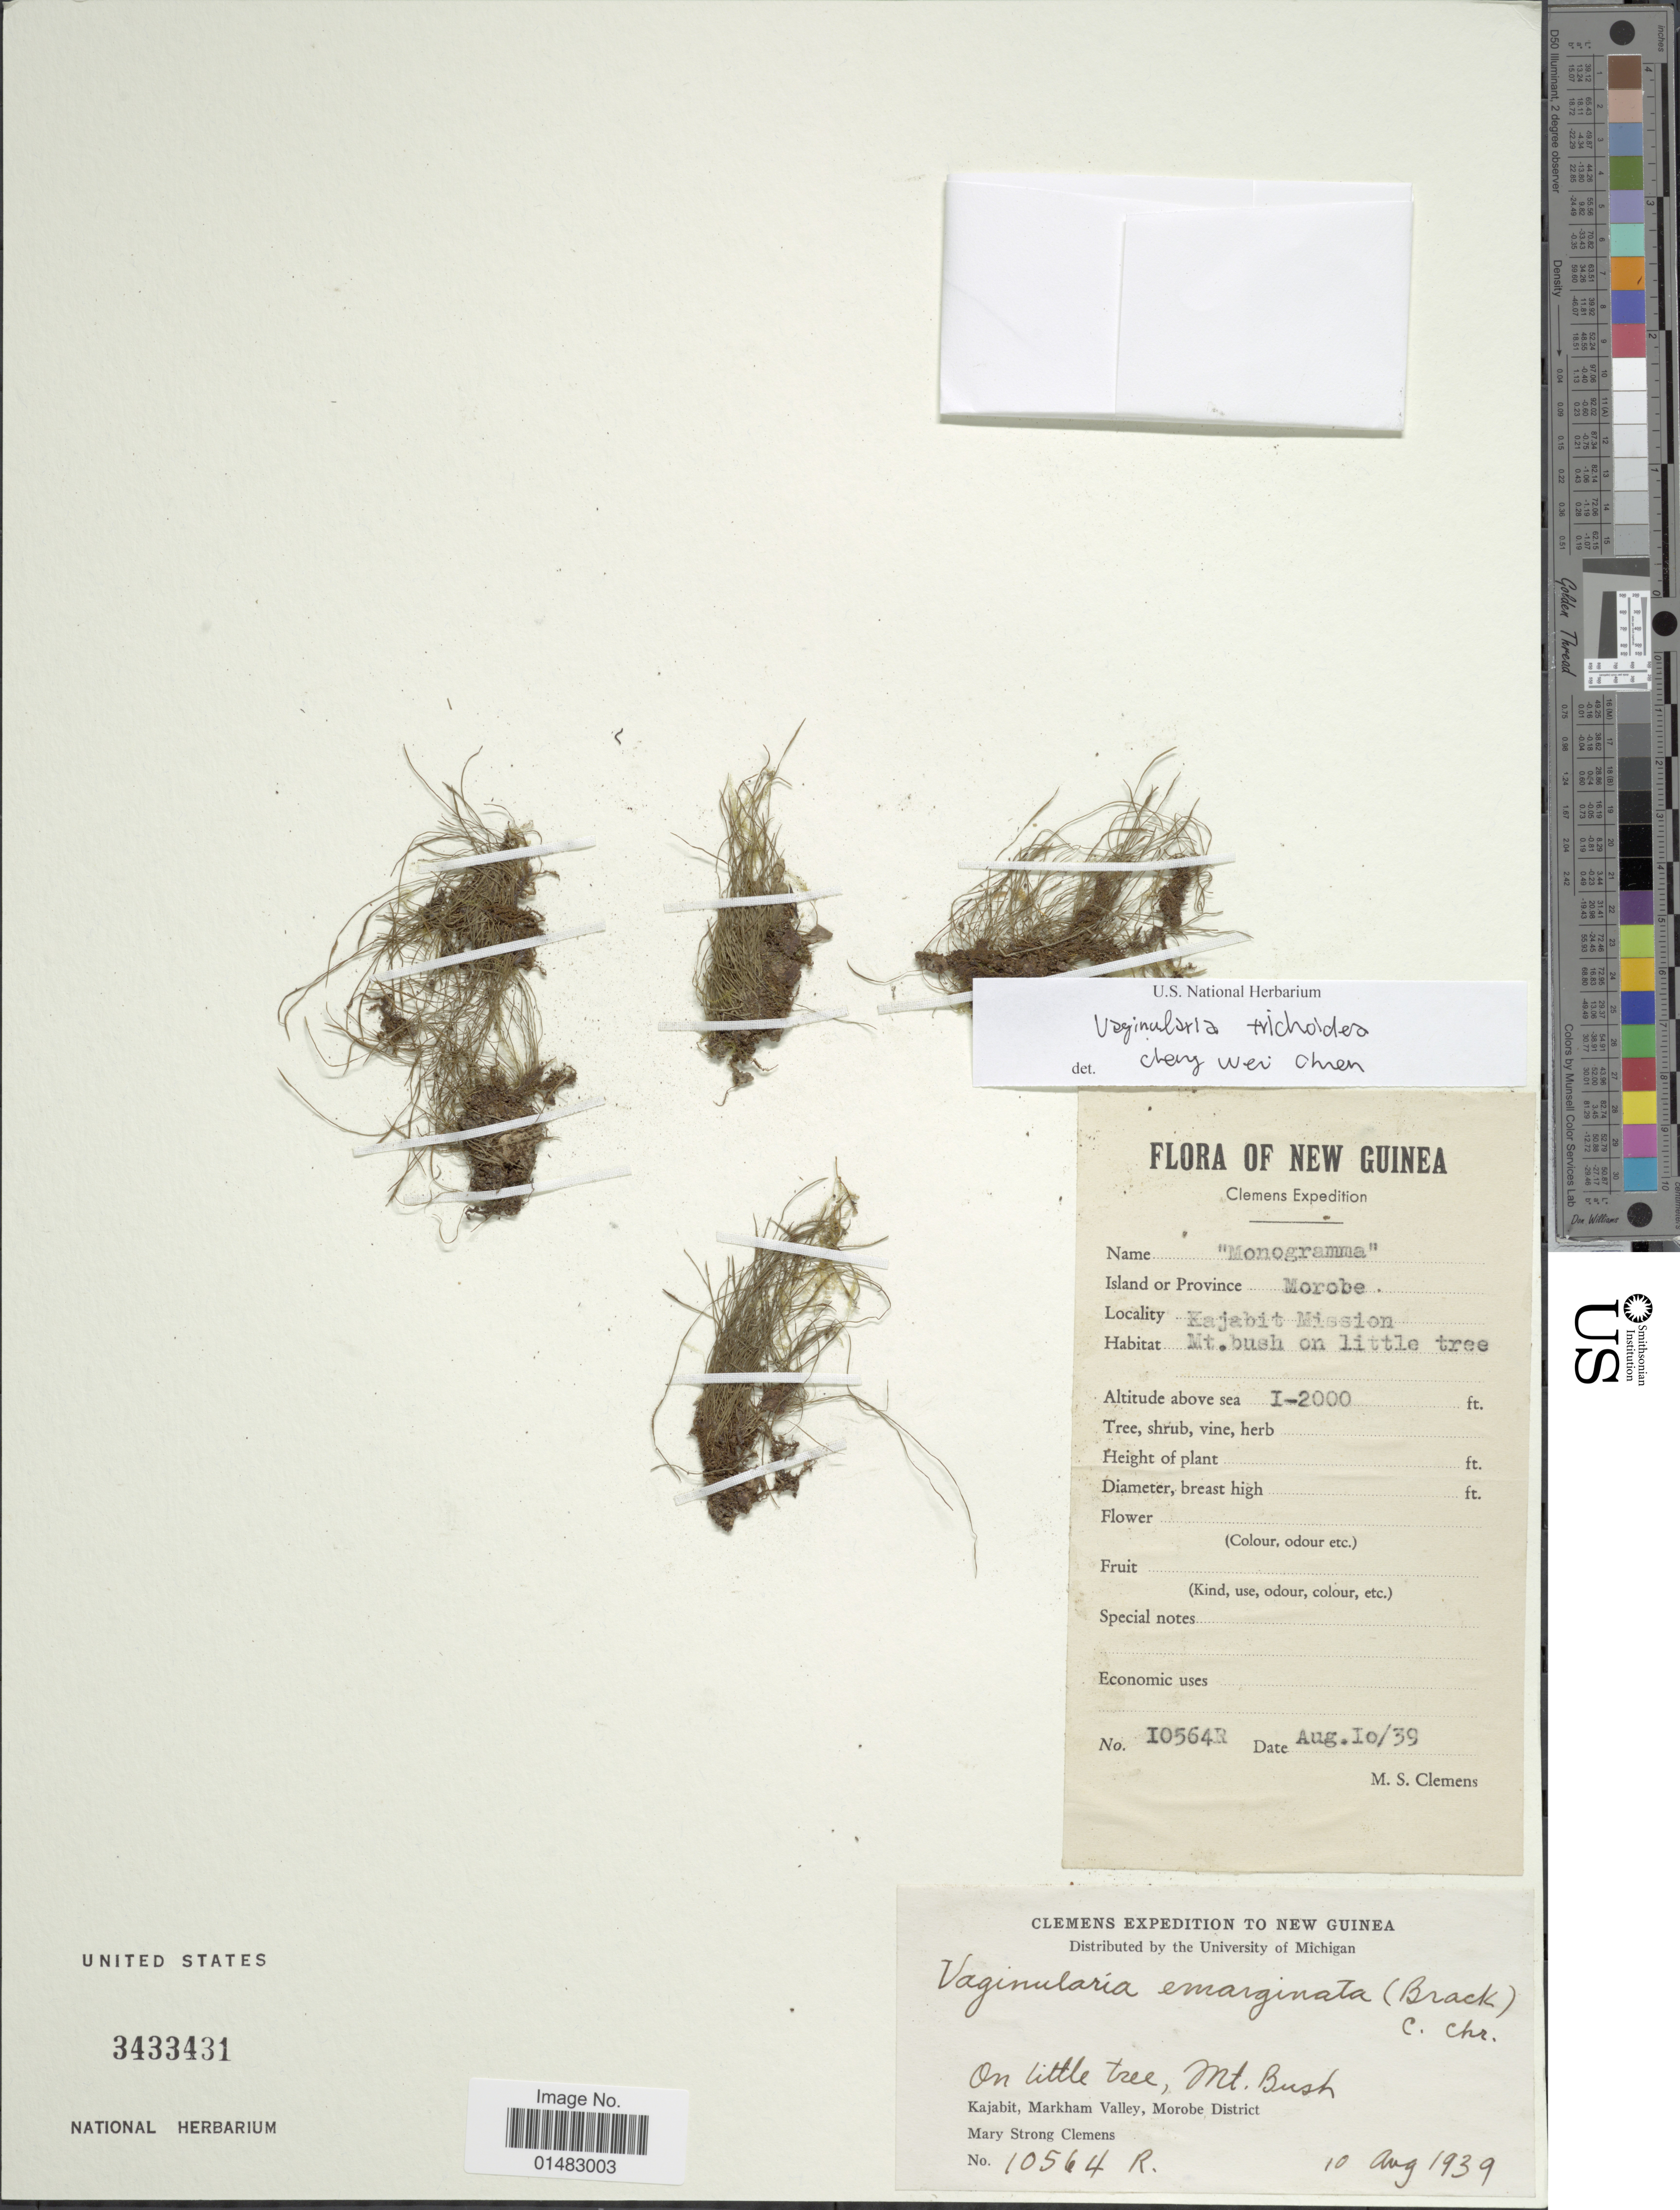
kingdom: Plantae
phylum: Tracheophyta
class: Polypodiopsida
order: Polypodiales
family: Pteridaceae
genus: Monogramma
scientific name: Monogramma trichoidea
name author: (Fée) Hook. & Baker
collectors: M. S. Clemens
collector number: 10564R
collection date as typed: Transcribed d/m/y: 10/8/39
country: Papua New Guinea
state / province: Morobe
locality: Kajabit , Mission Markham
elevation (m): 305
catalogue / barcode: US 3433431